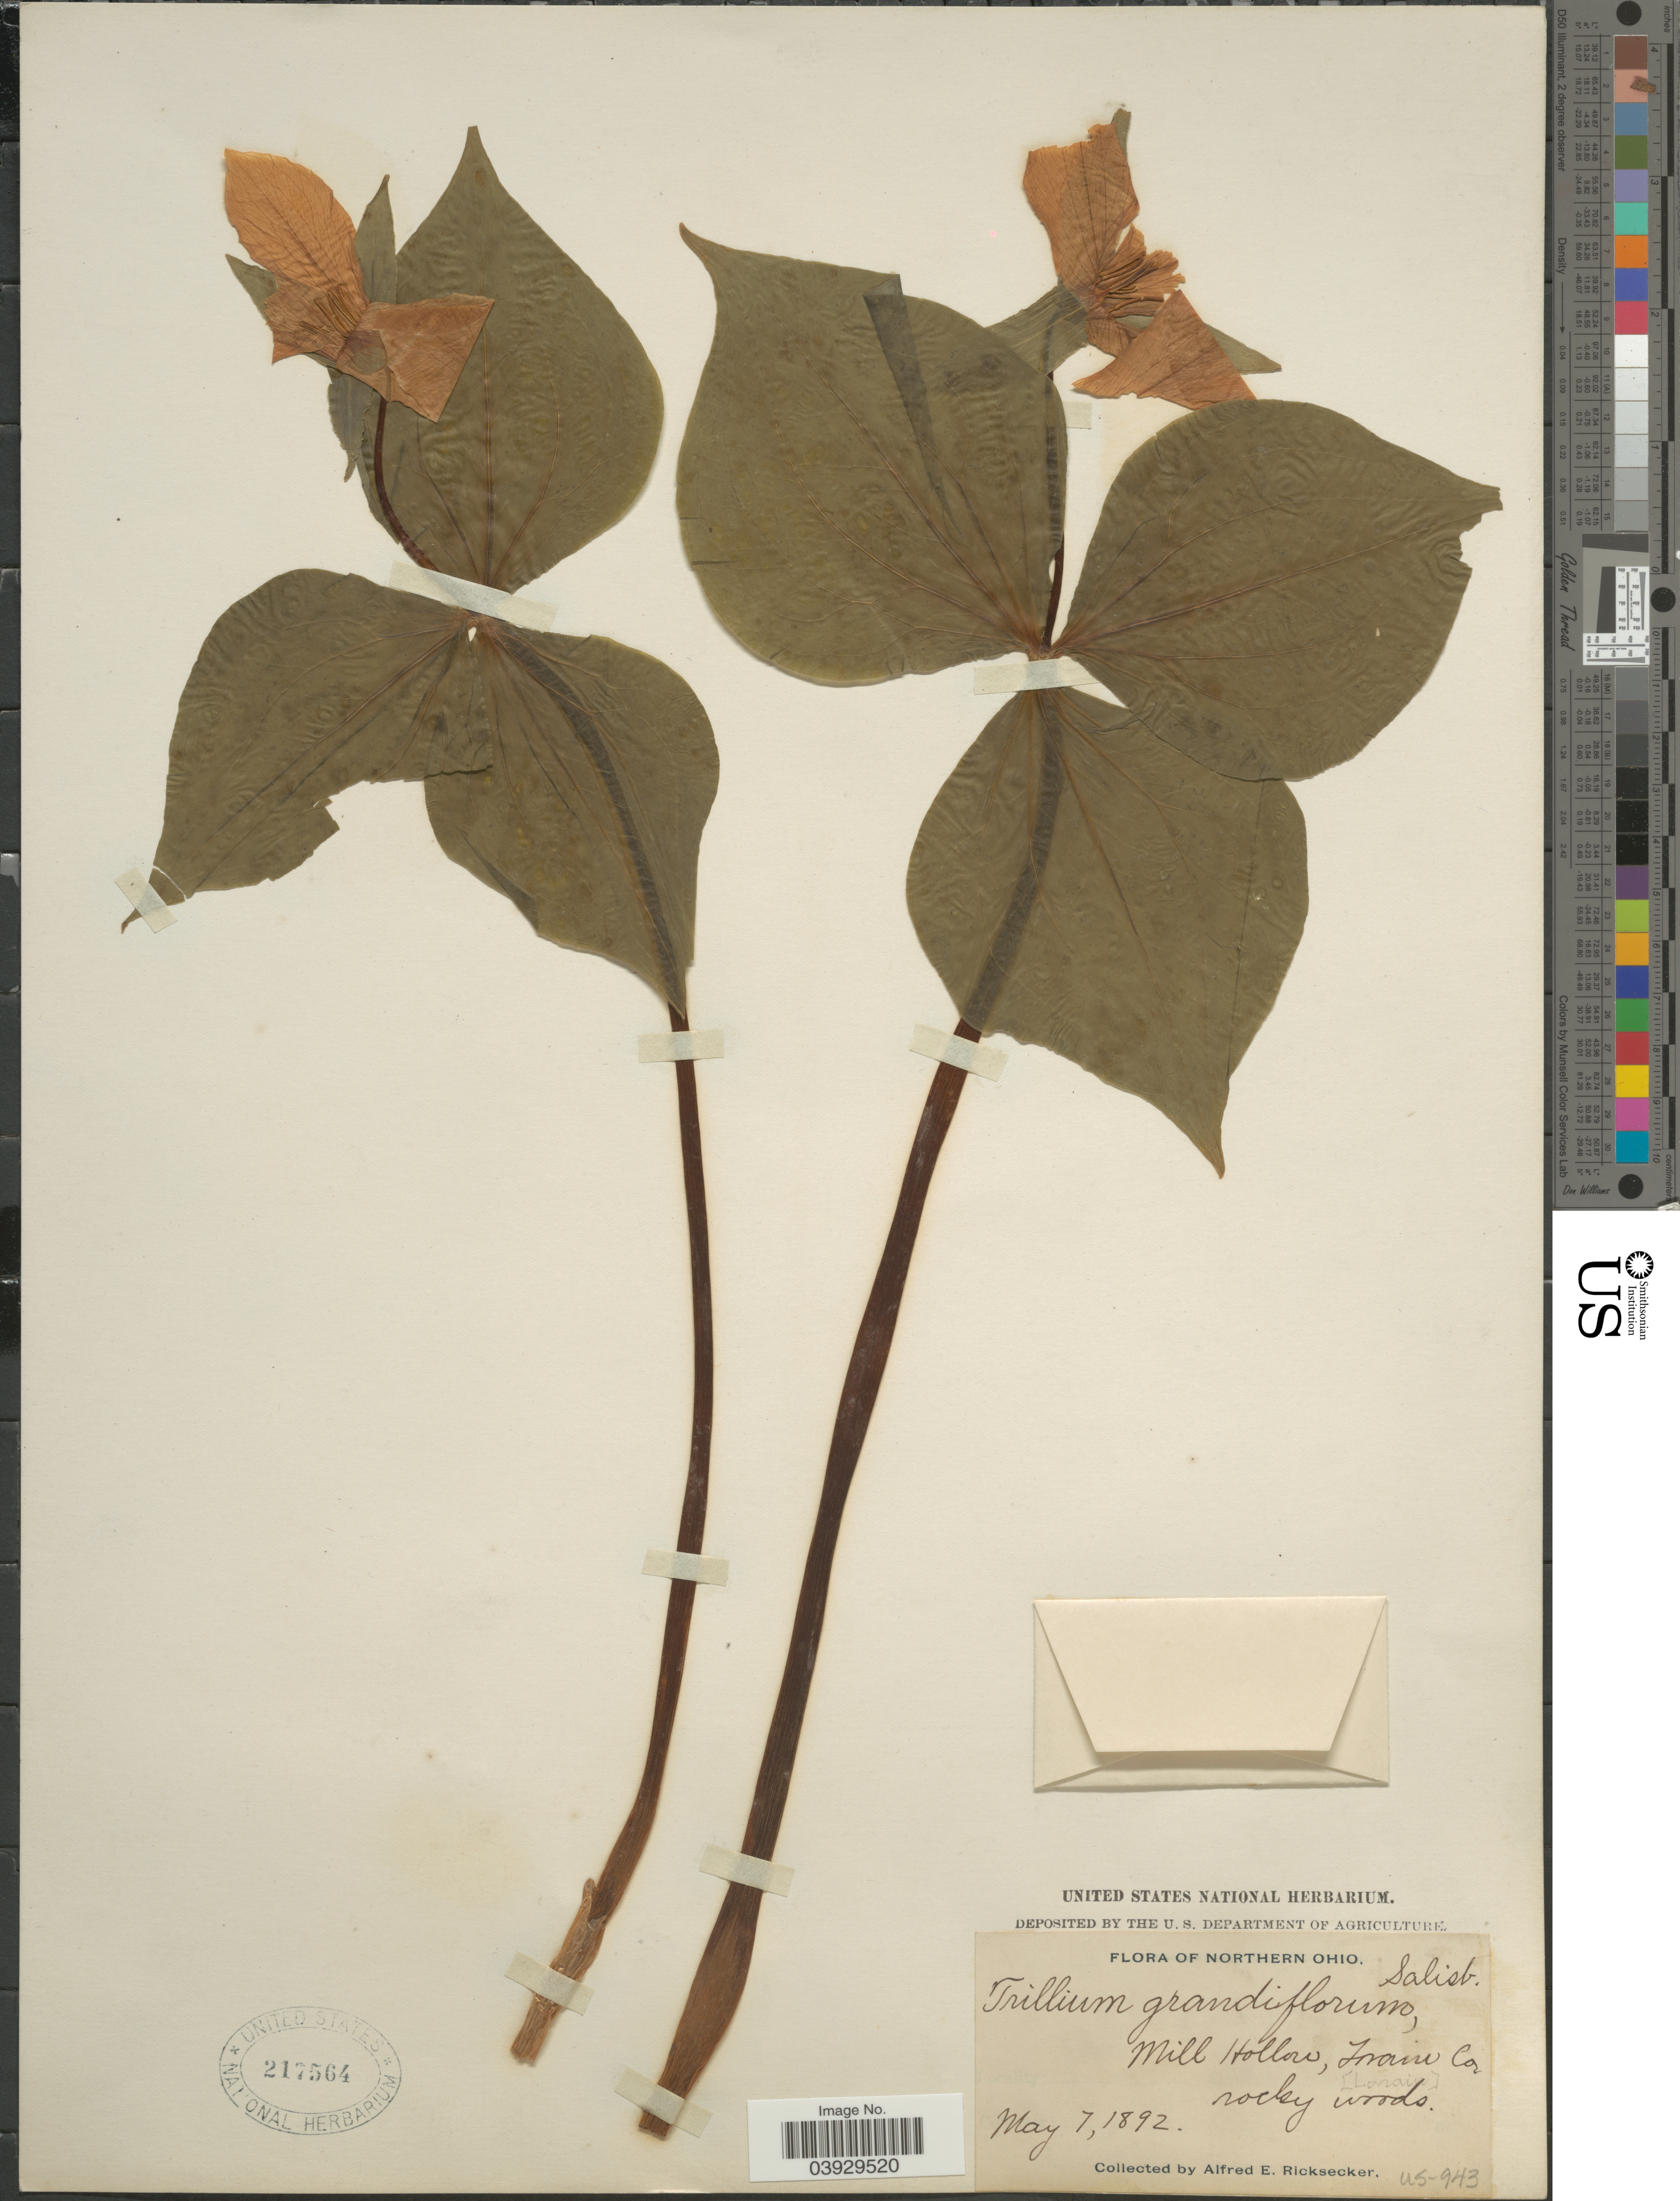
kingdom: Plantae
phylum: Tracheophyta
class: Liliopsida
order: Liliales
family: Melanthiaceae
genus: Trillium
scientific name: Trillium grandiflorum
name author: (Michx.) Salisb.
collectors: A. E. Ricksecker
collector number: US-943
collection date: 1892-05-07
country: United States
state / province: Ohio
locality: Northern Ohio. Mill Hollow, Lorain Co [Lorain].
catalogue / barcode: US 217564